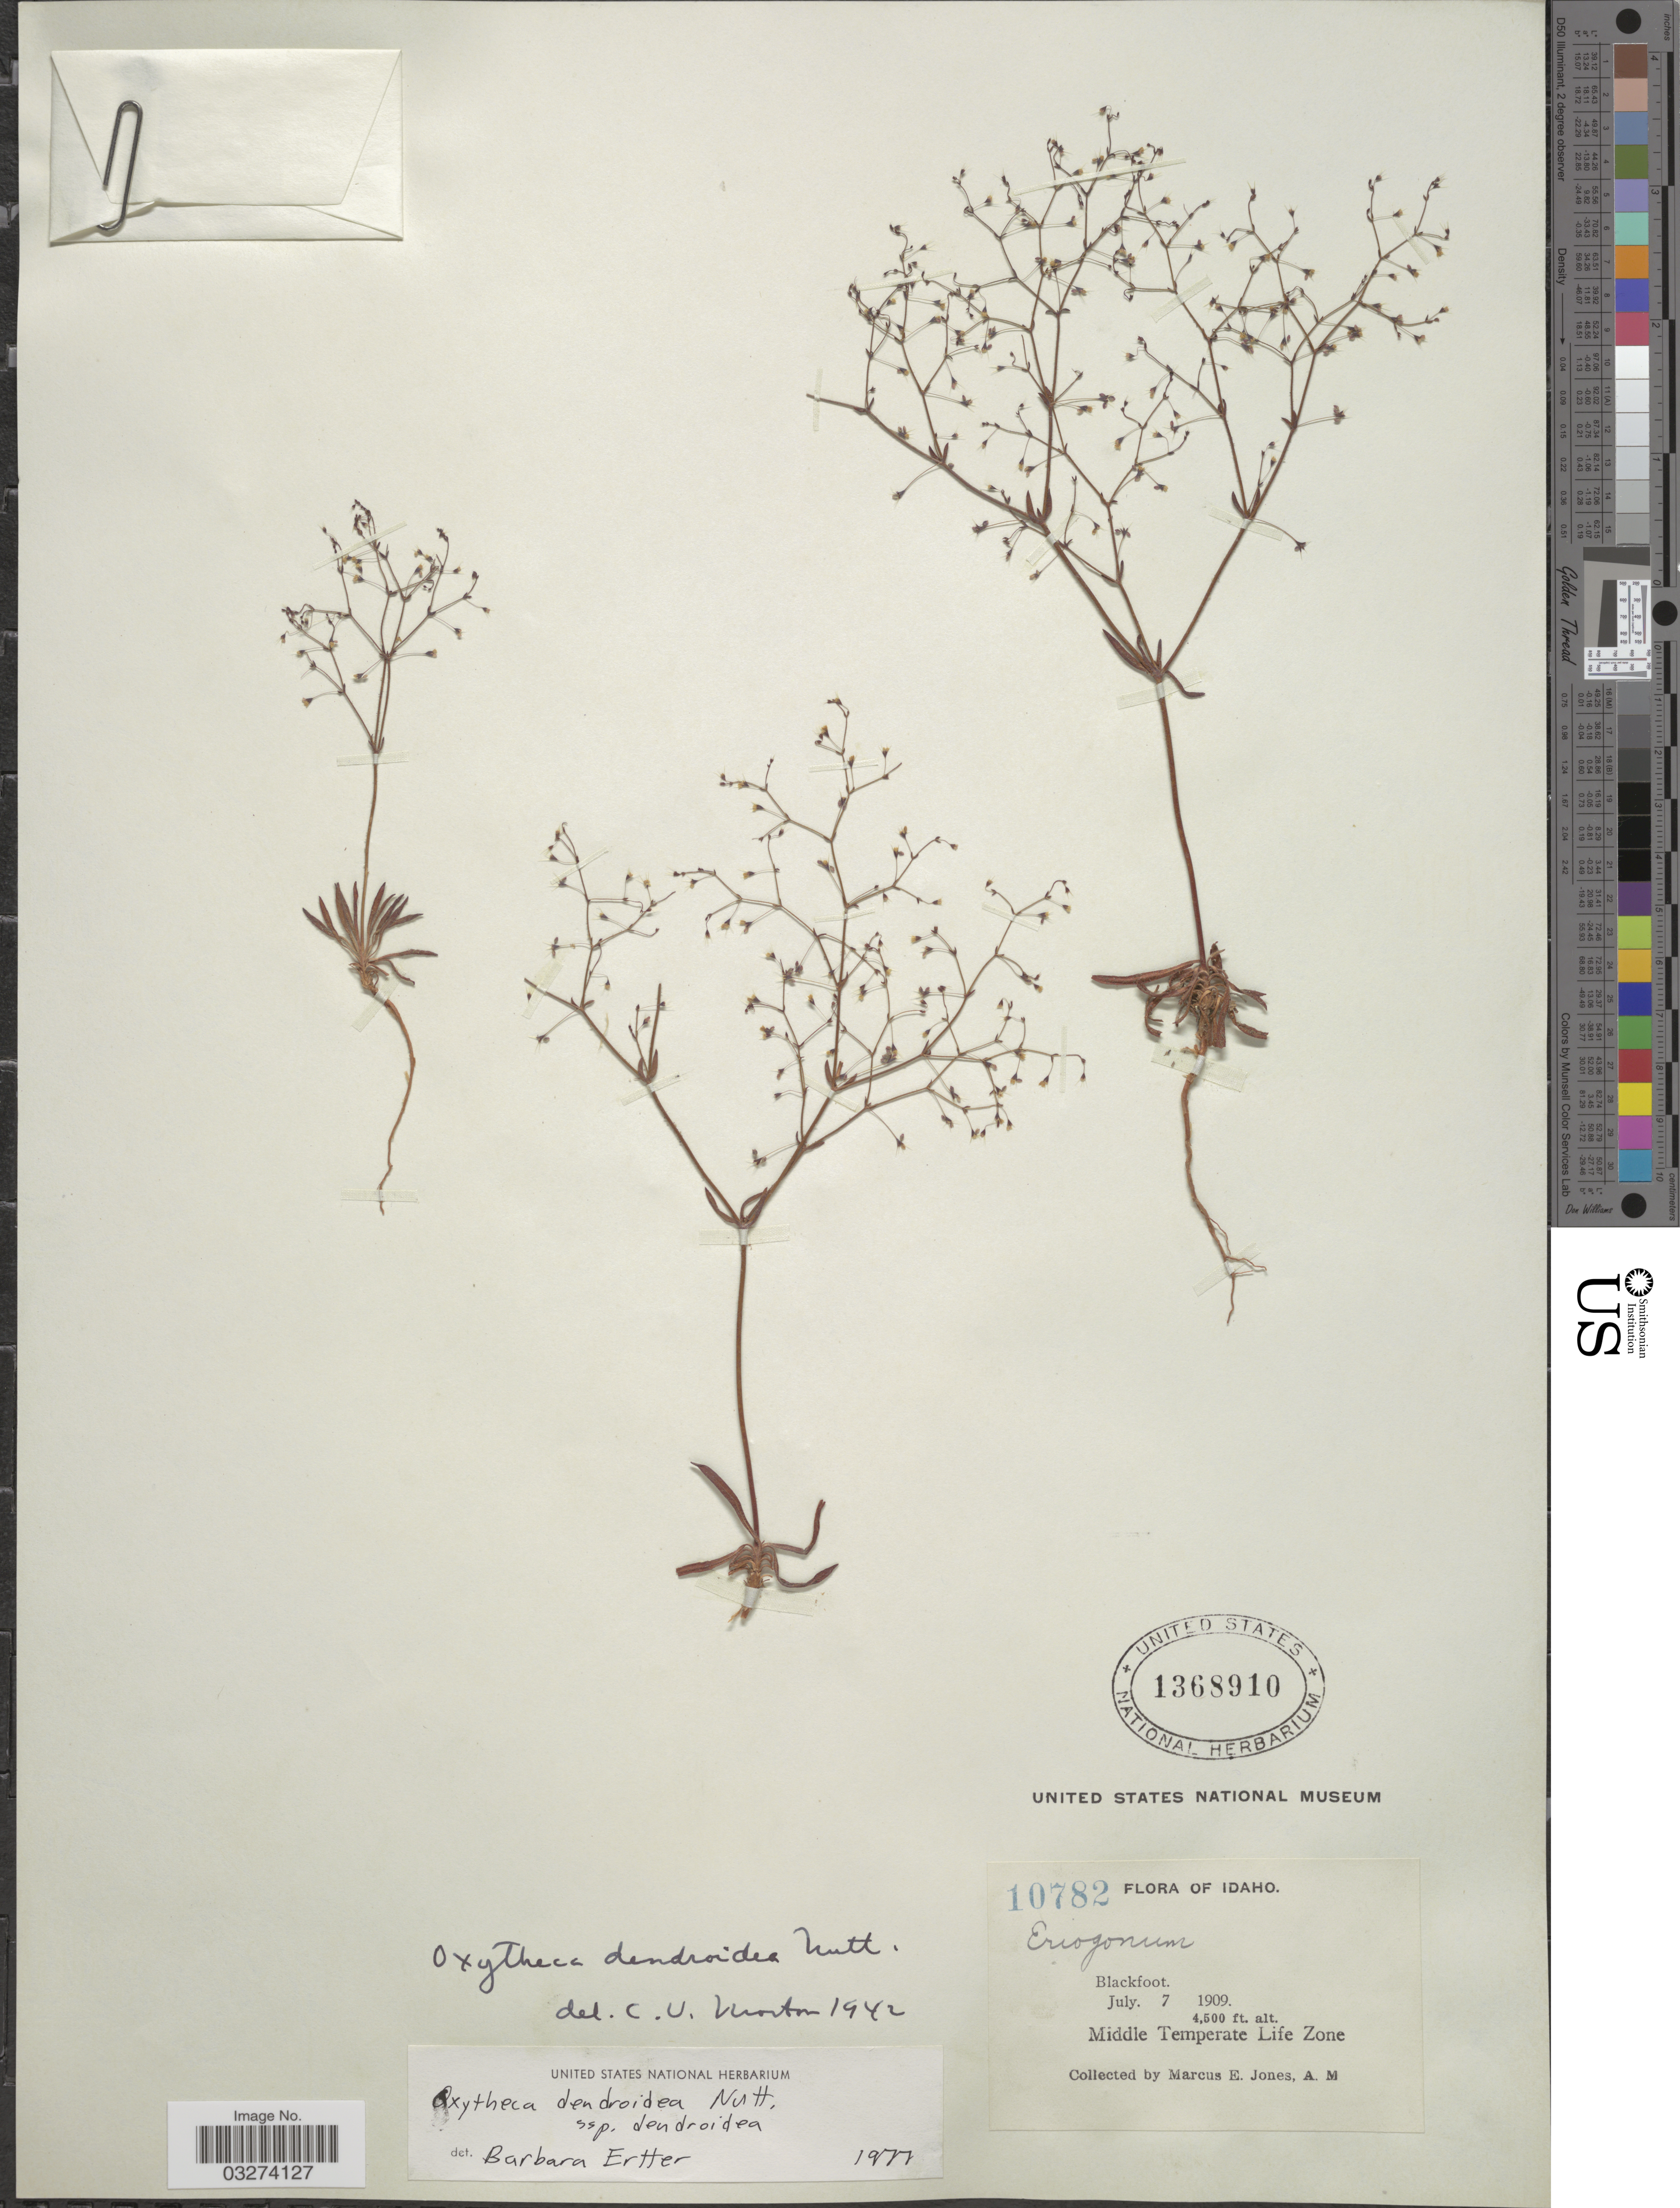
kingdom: Plantae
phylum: Tracheophyta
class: Magnoliopsida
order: Caryophyllales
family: Polygonaceae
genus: Oxytheca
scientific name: Oxytheca dendroidea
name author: Nutt.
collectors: M. E. Jones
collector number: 10782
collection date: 1909-07-07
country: United States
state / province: Idaho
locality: Blackfoot. Middle Temperate Life Zone.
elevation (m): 1372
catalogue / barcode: US 1368910